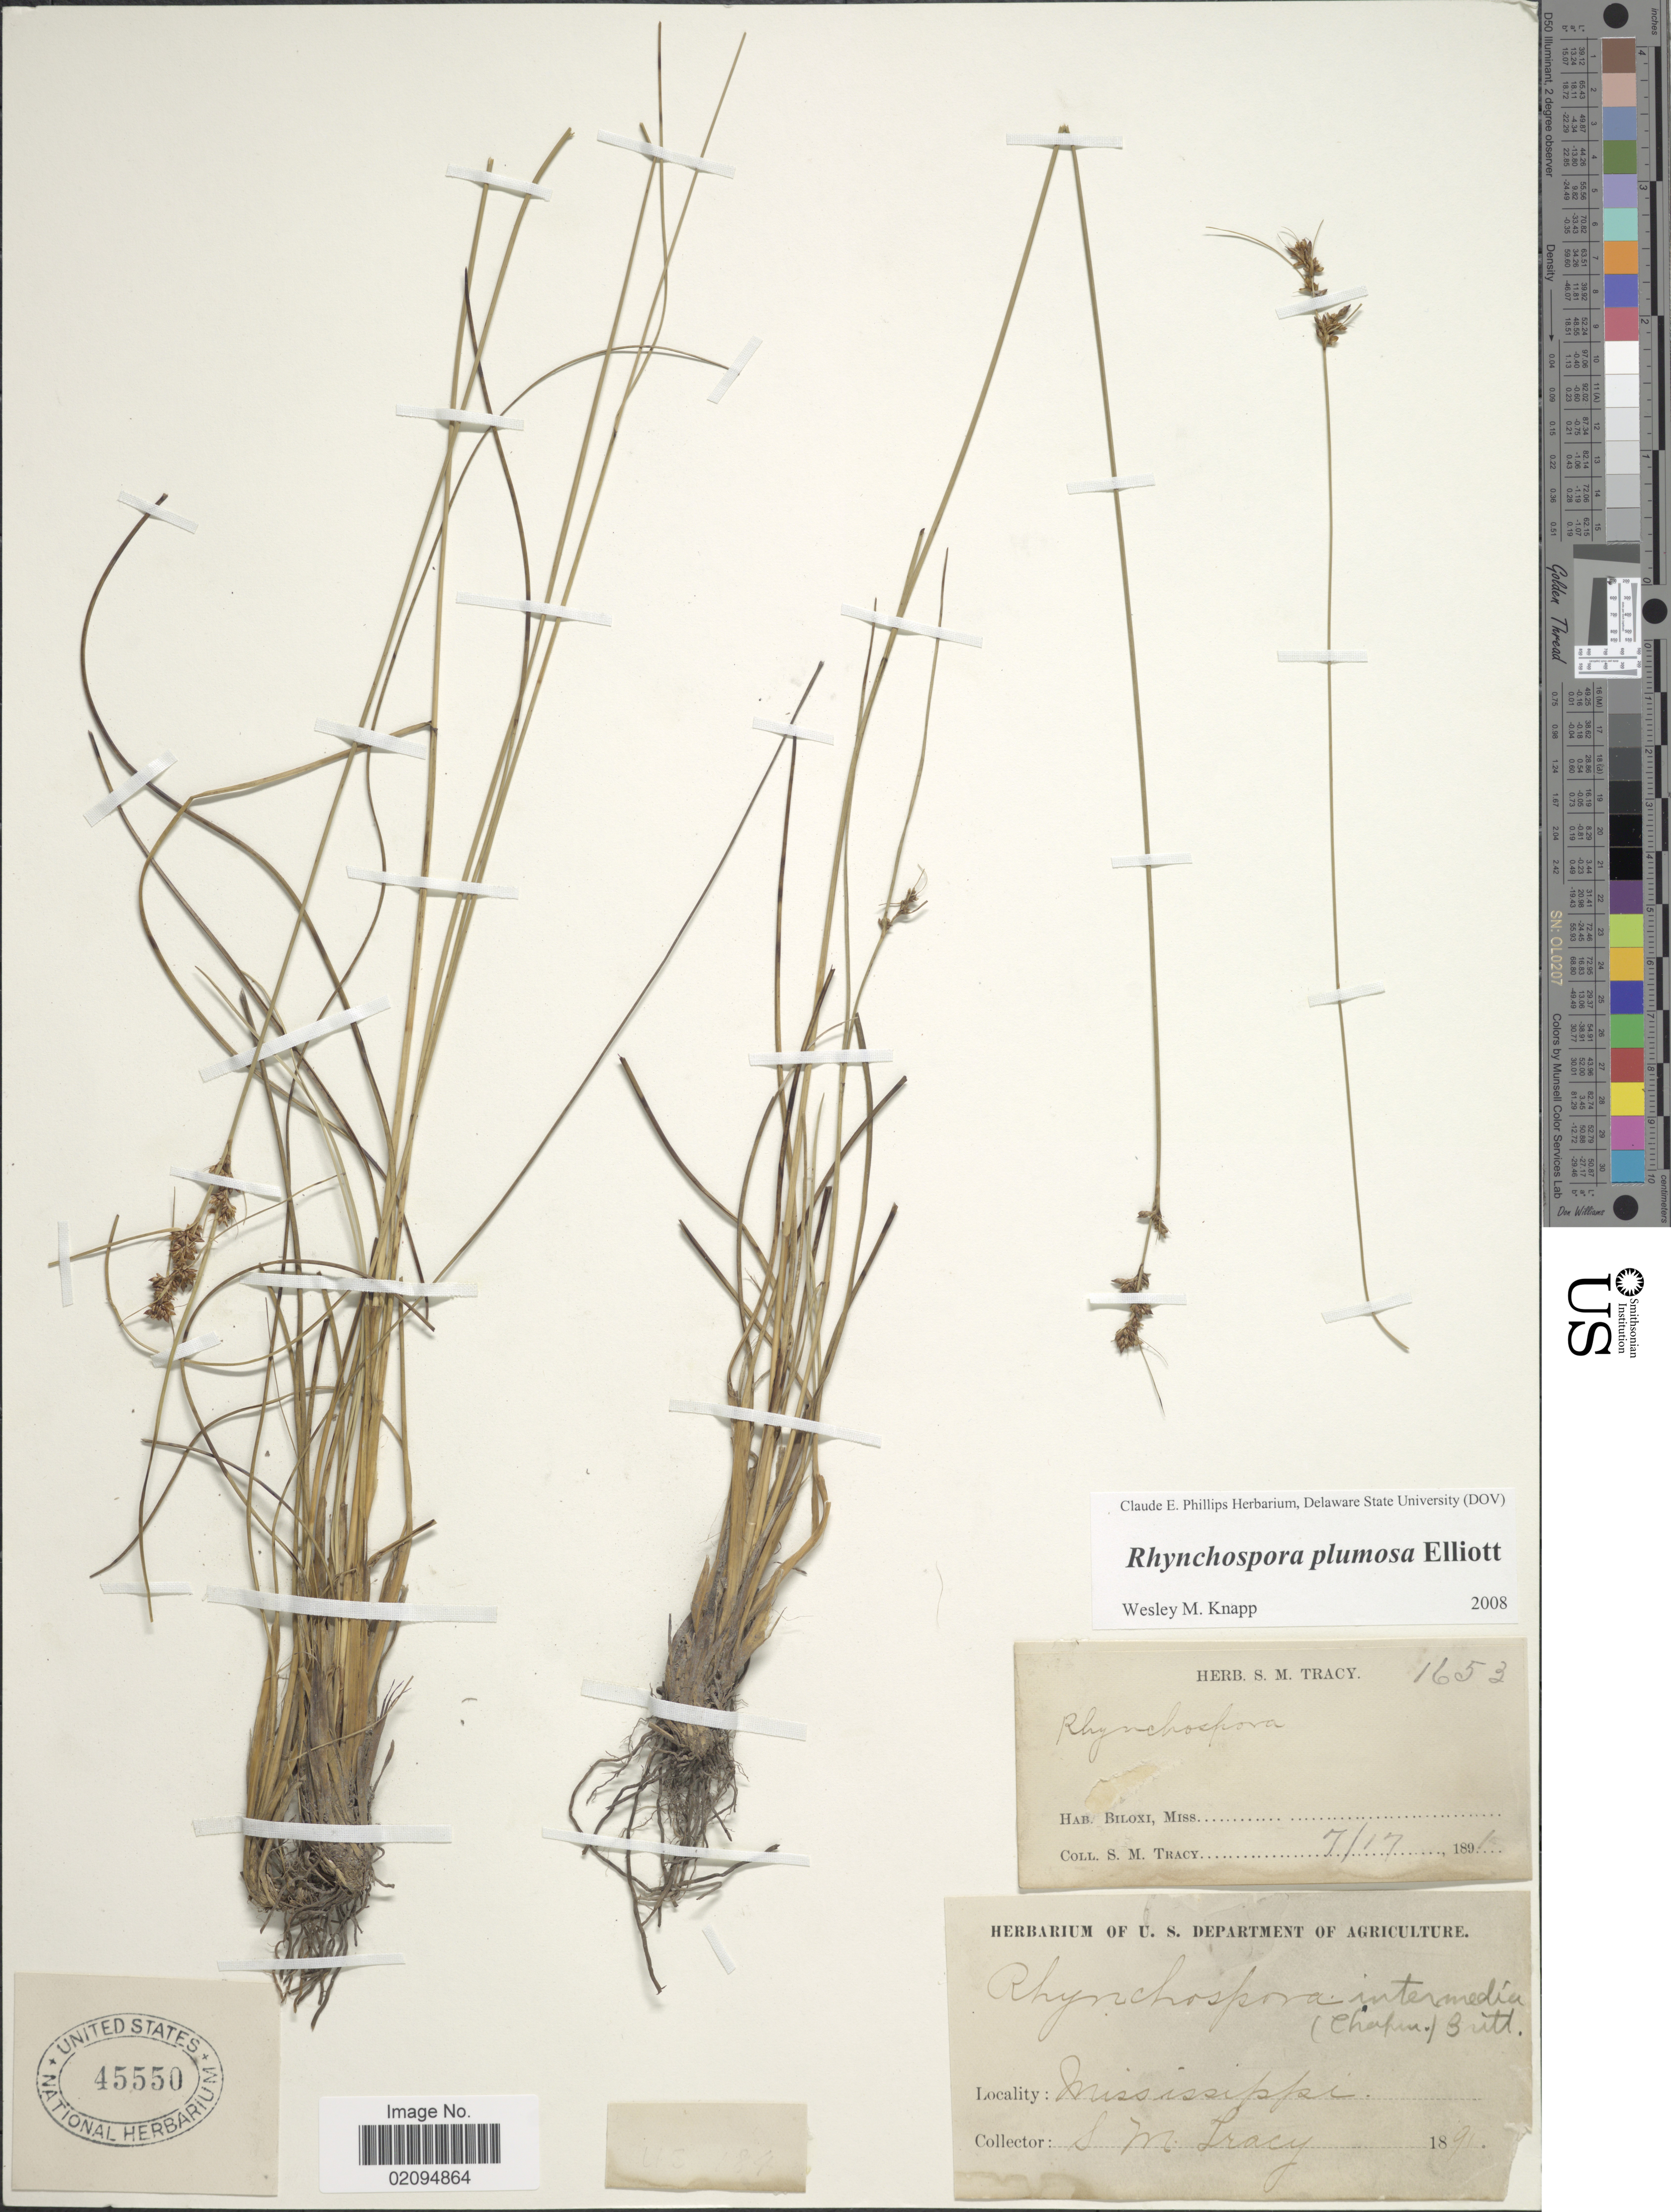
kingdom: Plantae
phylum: Tracheophyta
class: Liliopsida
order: Poales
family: Cyperaceae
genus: Rhynchospora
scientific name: Rhynchospora plumosa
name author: Elliott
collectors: S. M. Tracy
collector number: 1653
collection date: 1891-07-17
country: United States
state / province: Mississippi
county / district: Harrison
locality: Biloxi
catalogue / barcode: US 45550